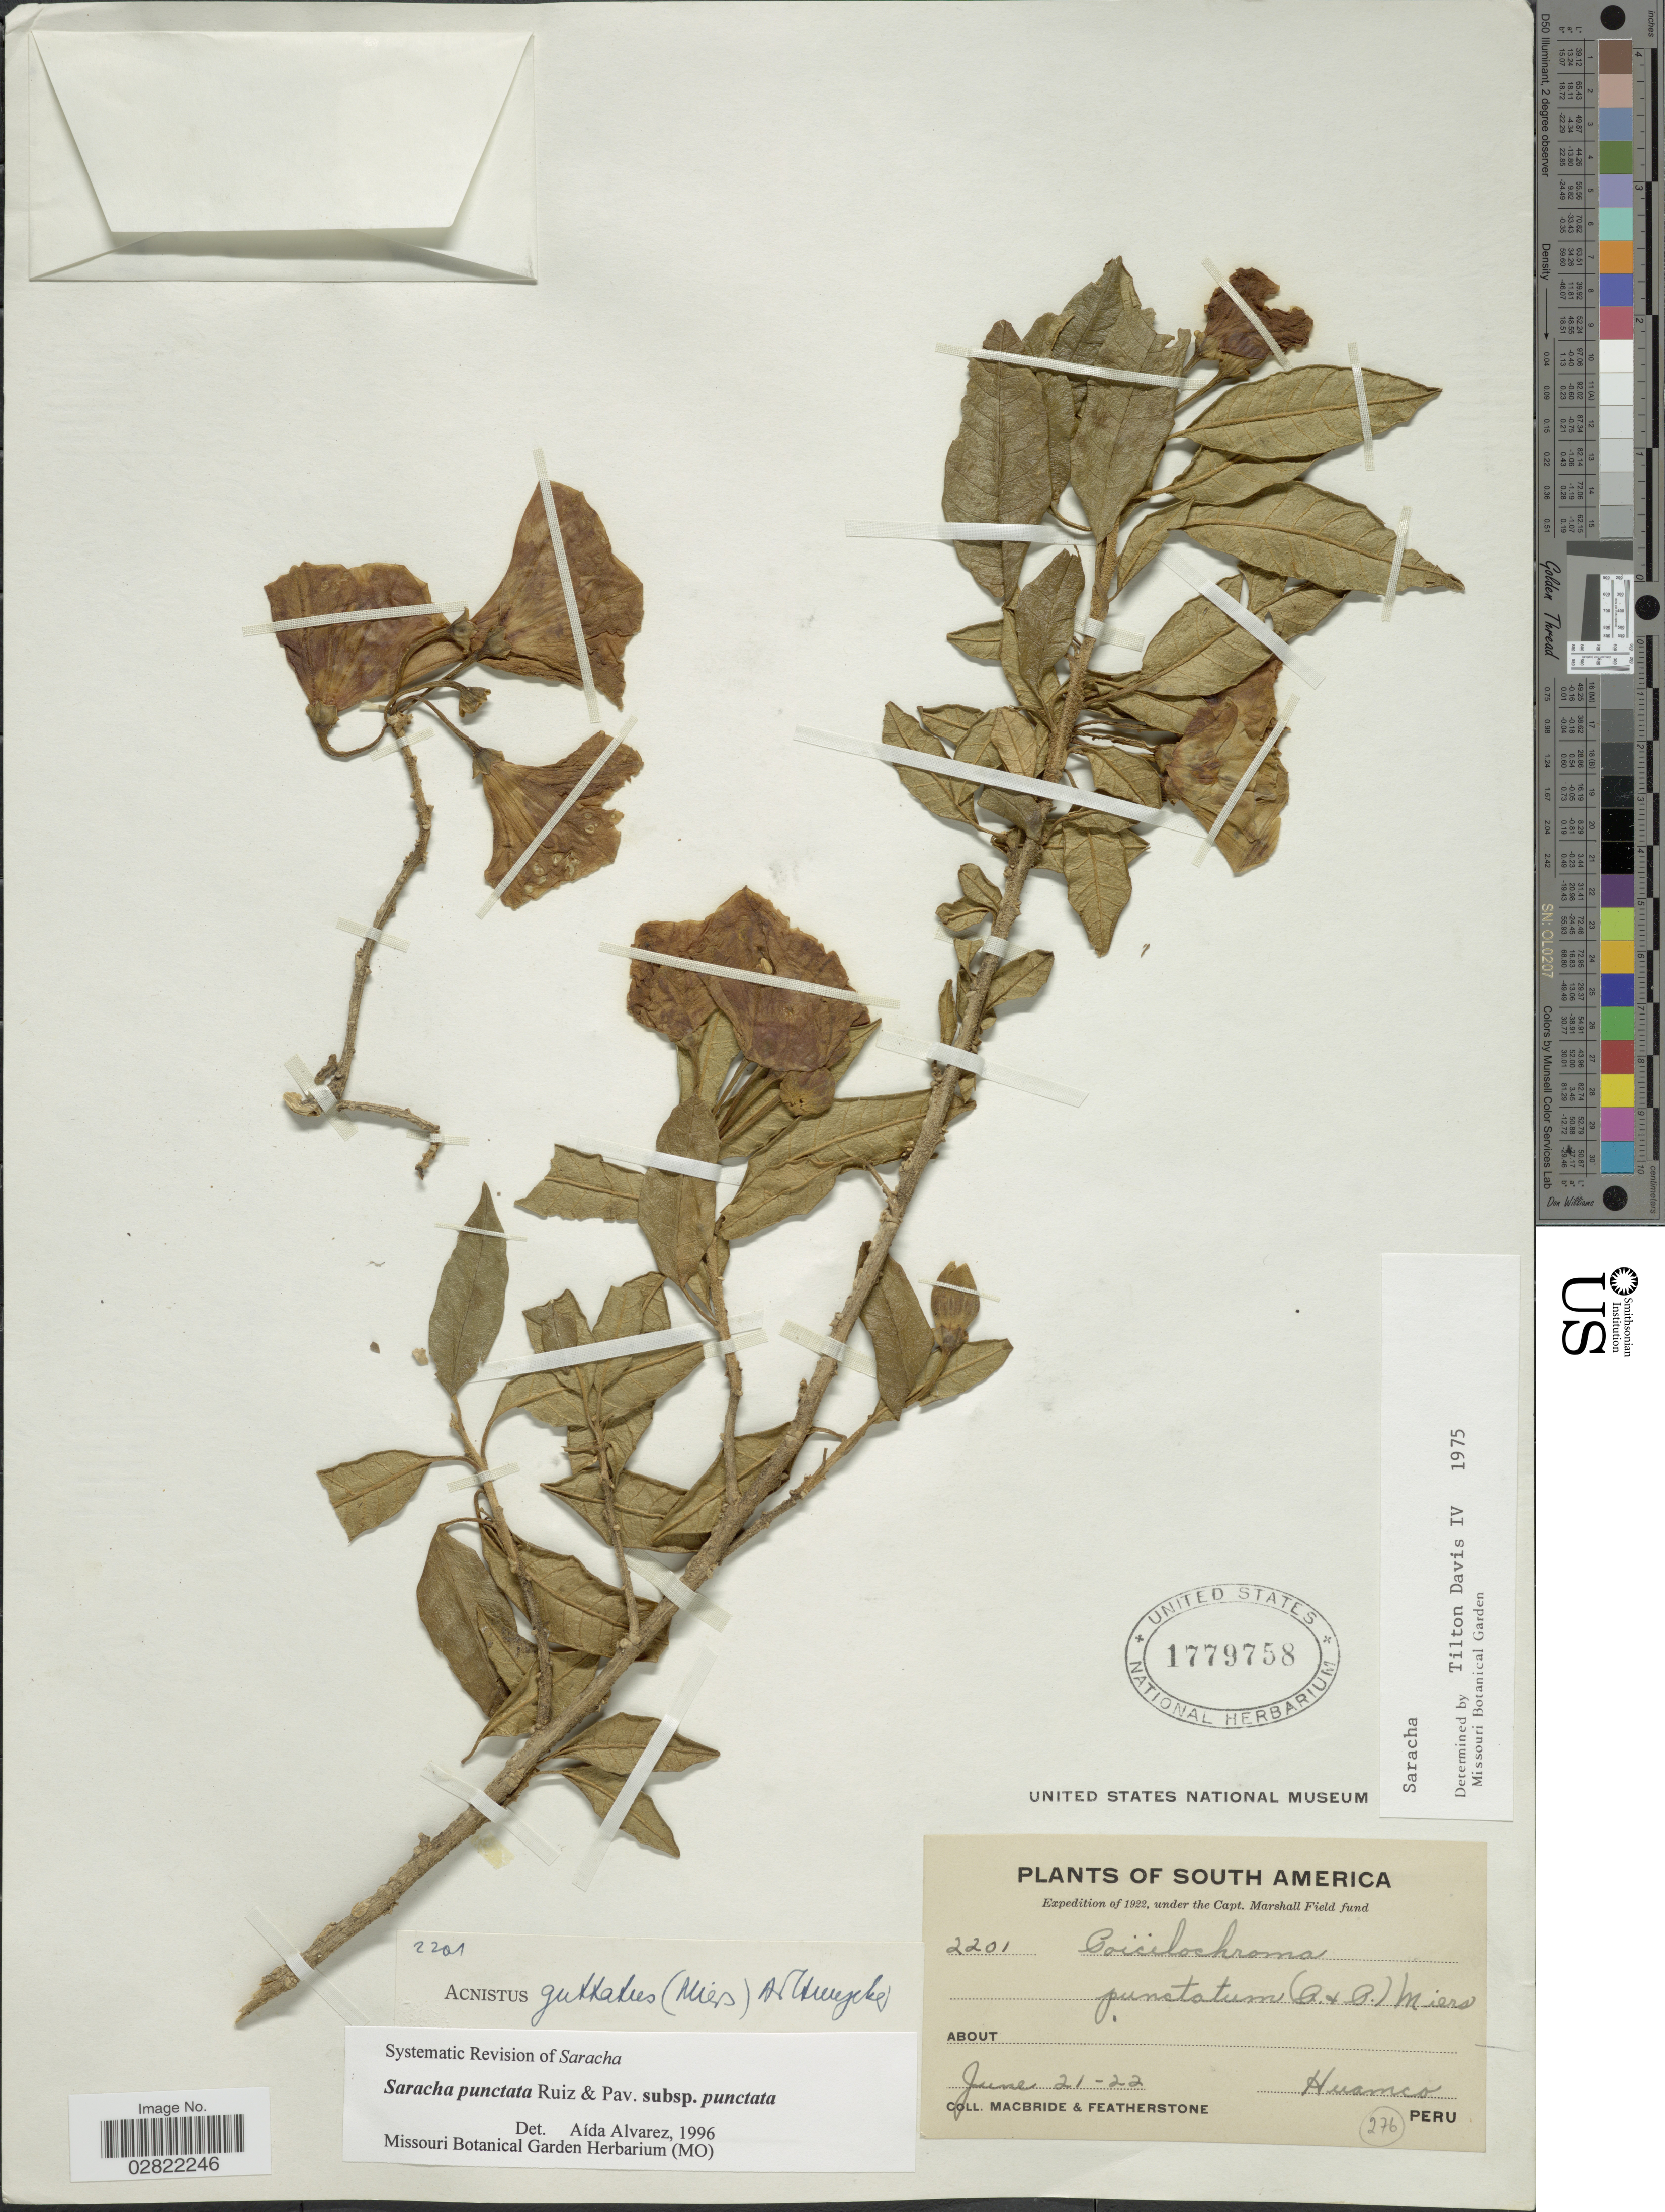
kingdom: Plantae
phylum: Tracheophyta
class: Magnoliopsida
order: Solanales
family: Solanaceae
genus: Saracha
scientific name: Saracha punctata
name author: Ruiz & Pav.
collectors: Macbride, -- & -. Featherstone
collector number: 2201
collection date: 1922-06-21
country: Peru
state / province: Huánuco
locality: Huanuco, Peru.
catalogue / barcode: US 1779758